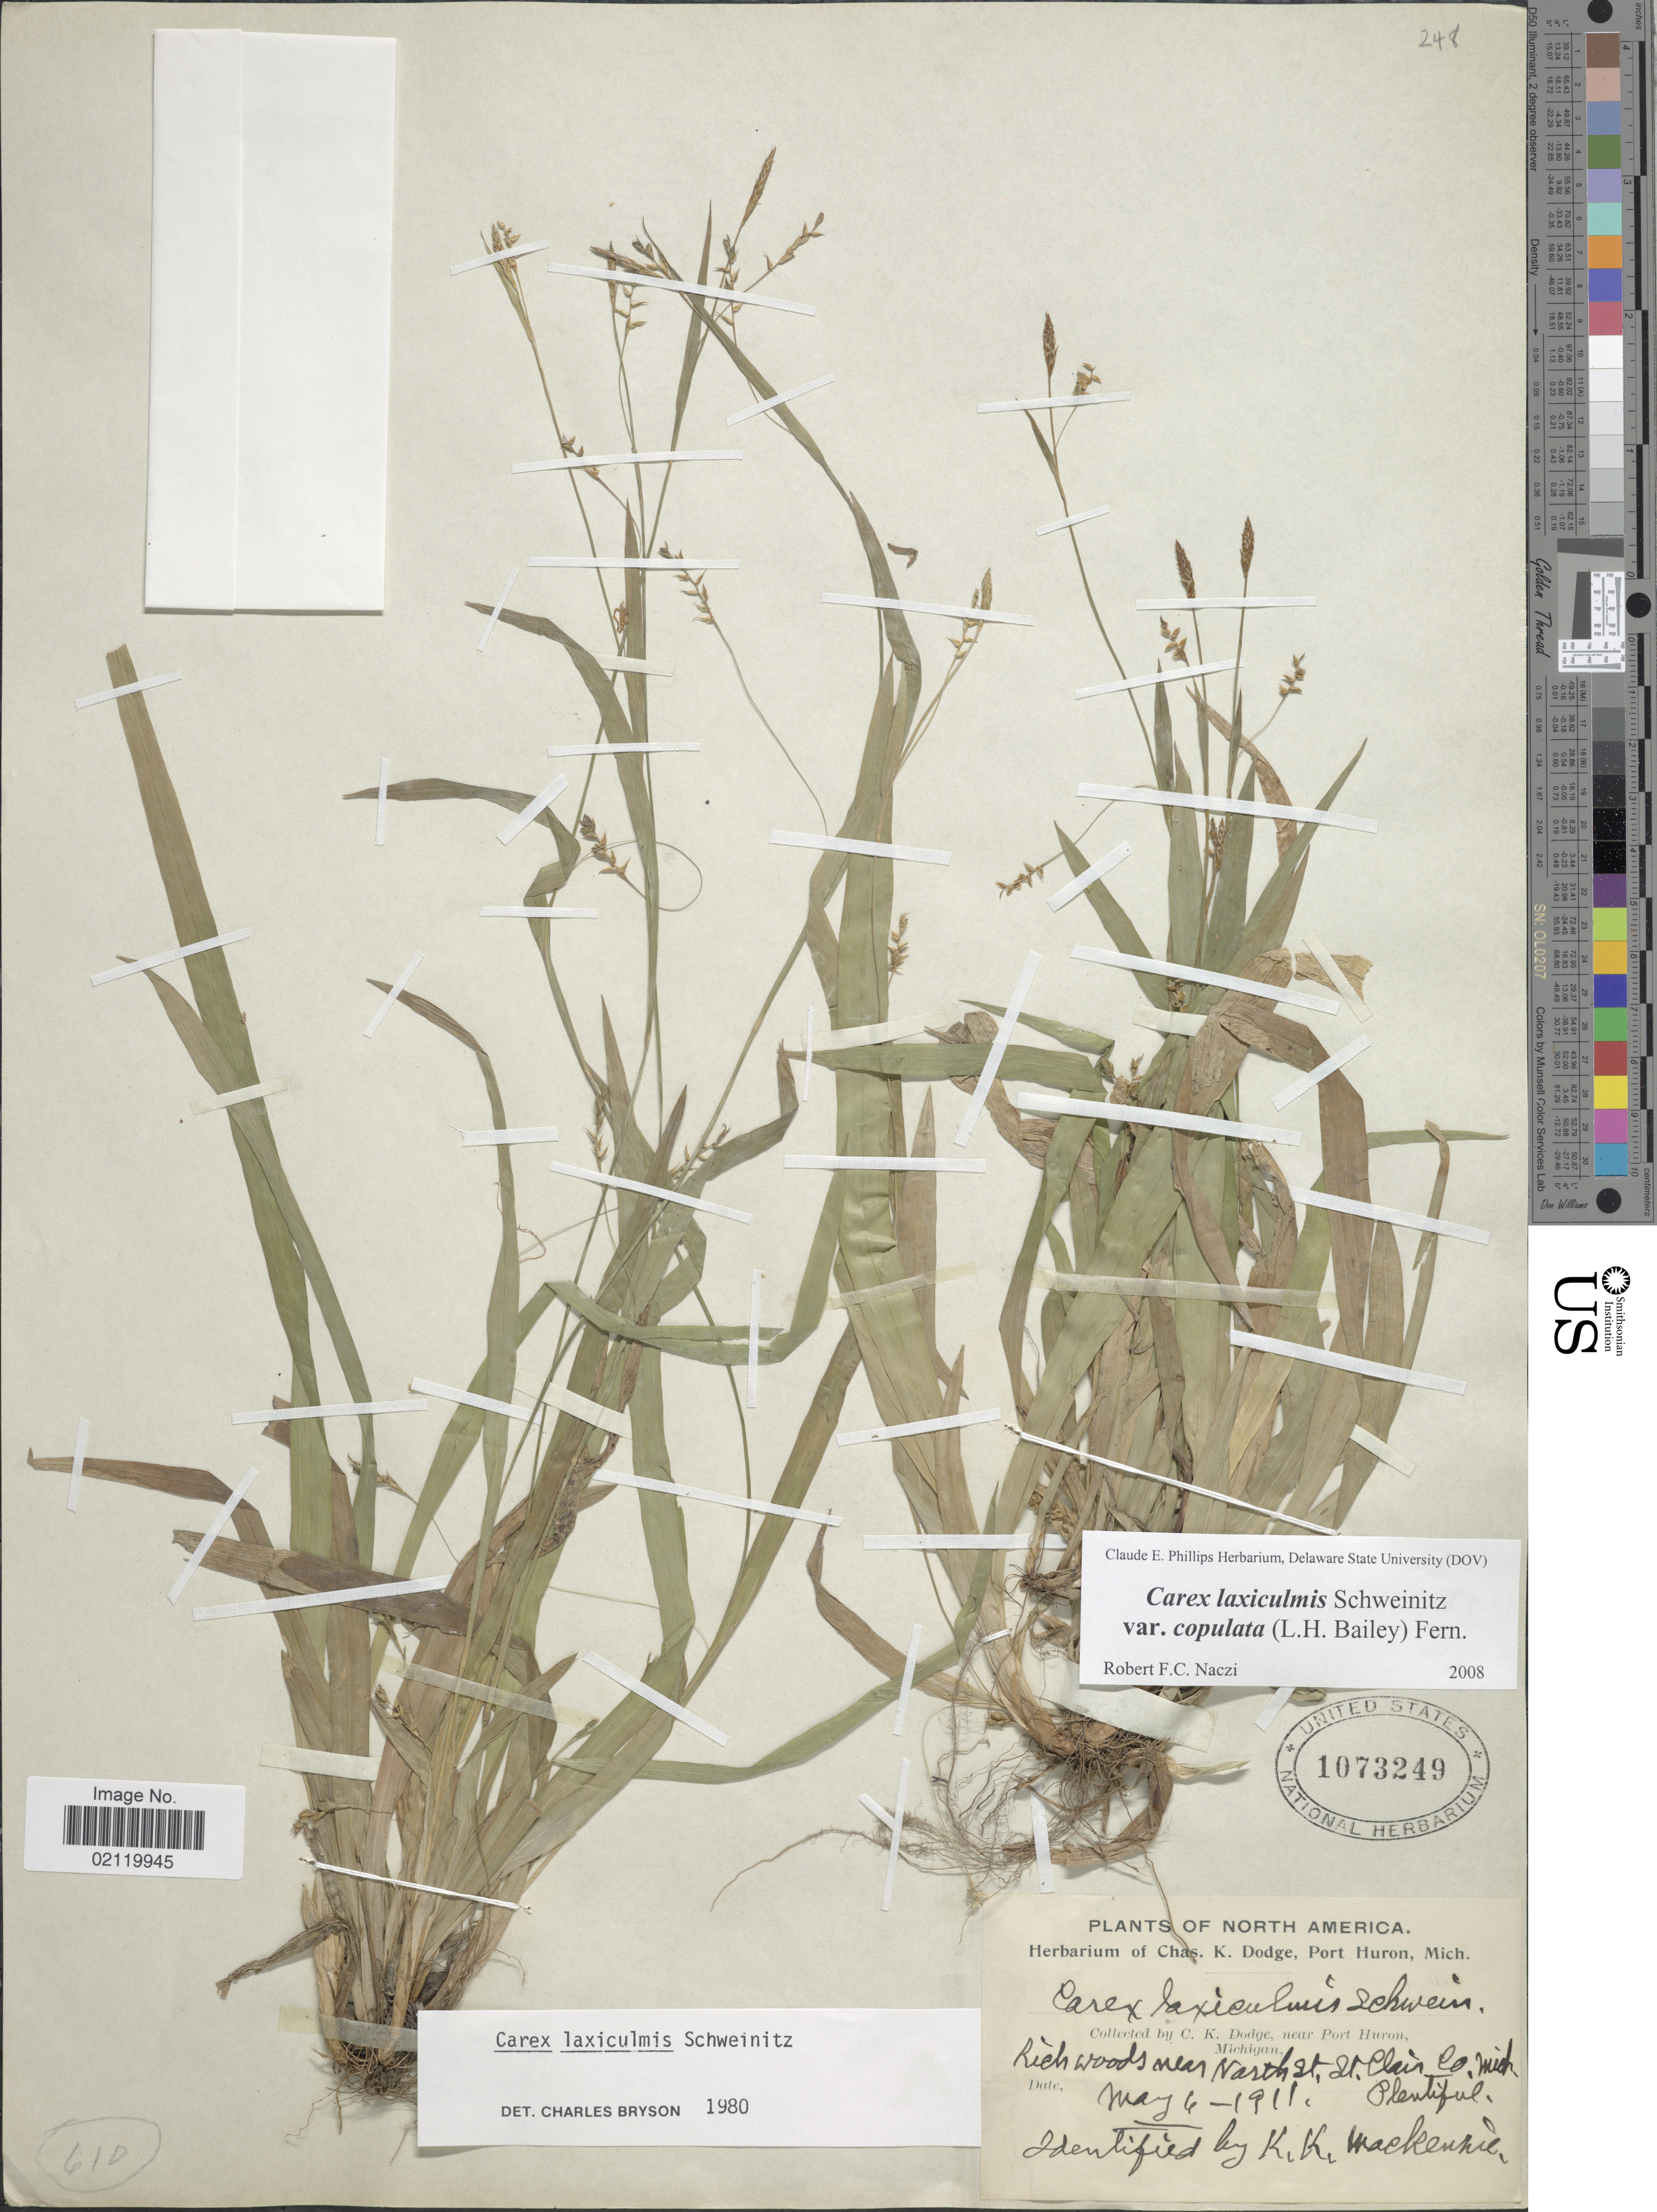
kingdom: Plantae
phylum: Tracheophyta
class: Liliopsida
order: Poales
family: Cyperaceae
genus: Carex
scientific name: Carex laxiculmis var. copulata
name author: (L.H. Bailey) Fernald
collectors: C. K. Dodge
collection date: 1911-05-04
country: United States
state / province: Michigan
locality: Near North St. Clair Co.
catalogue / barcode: US 1073249